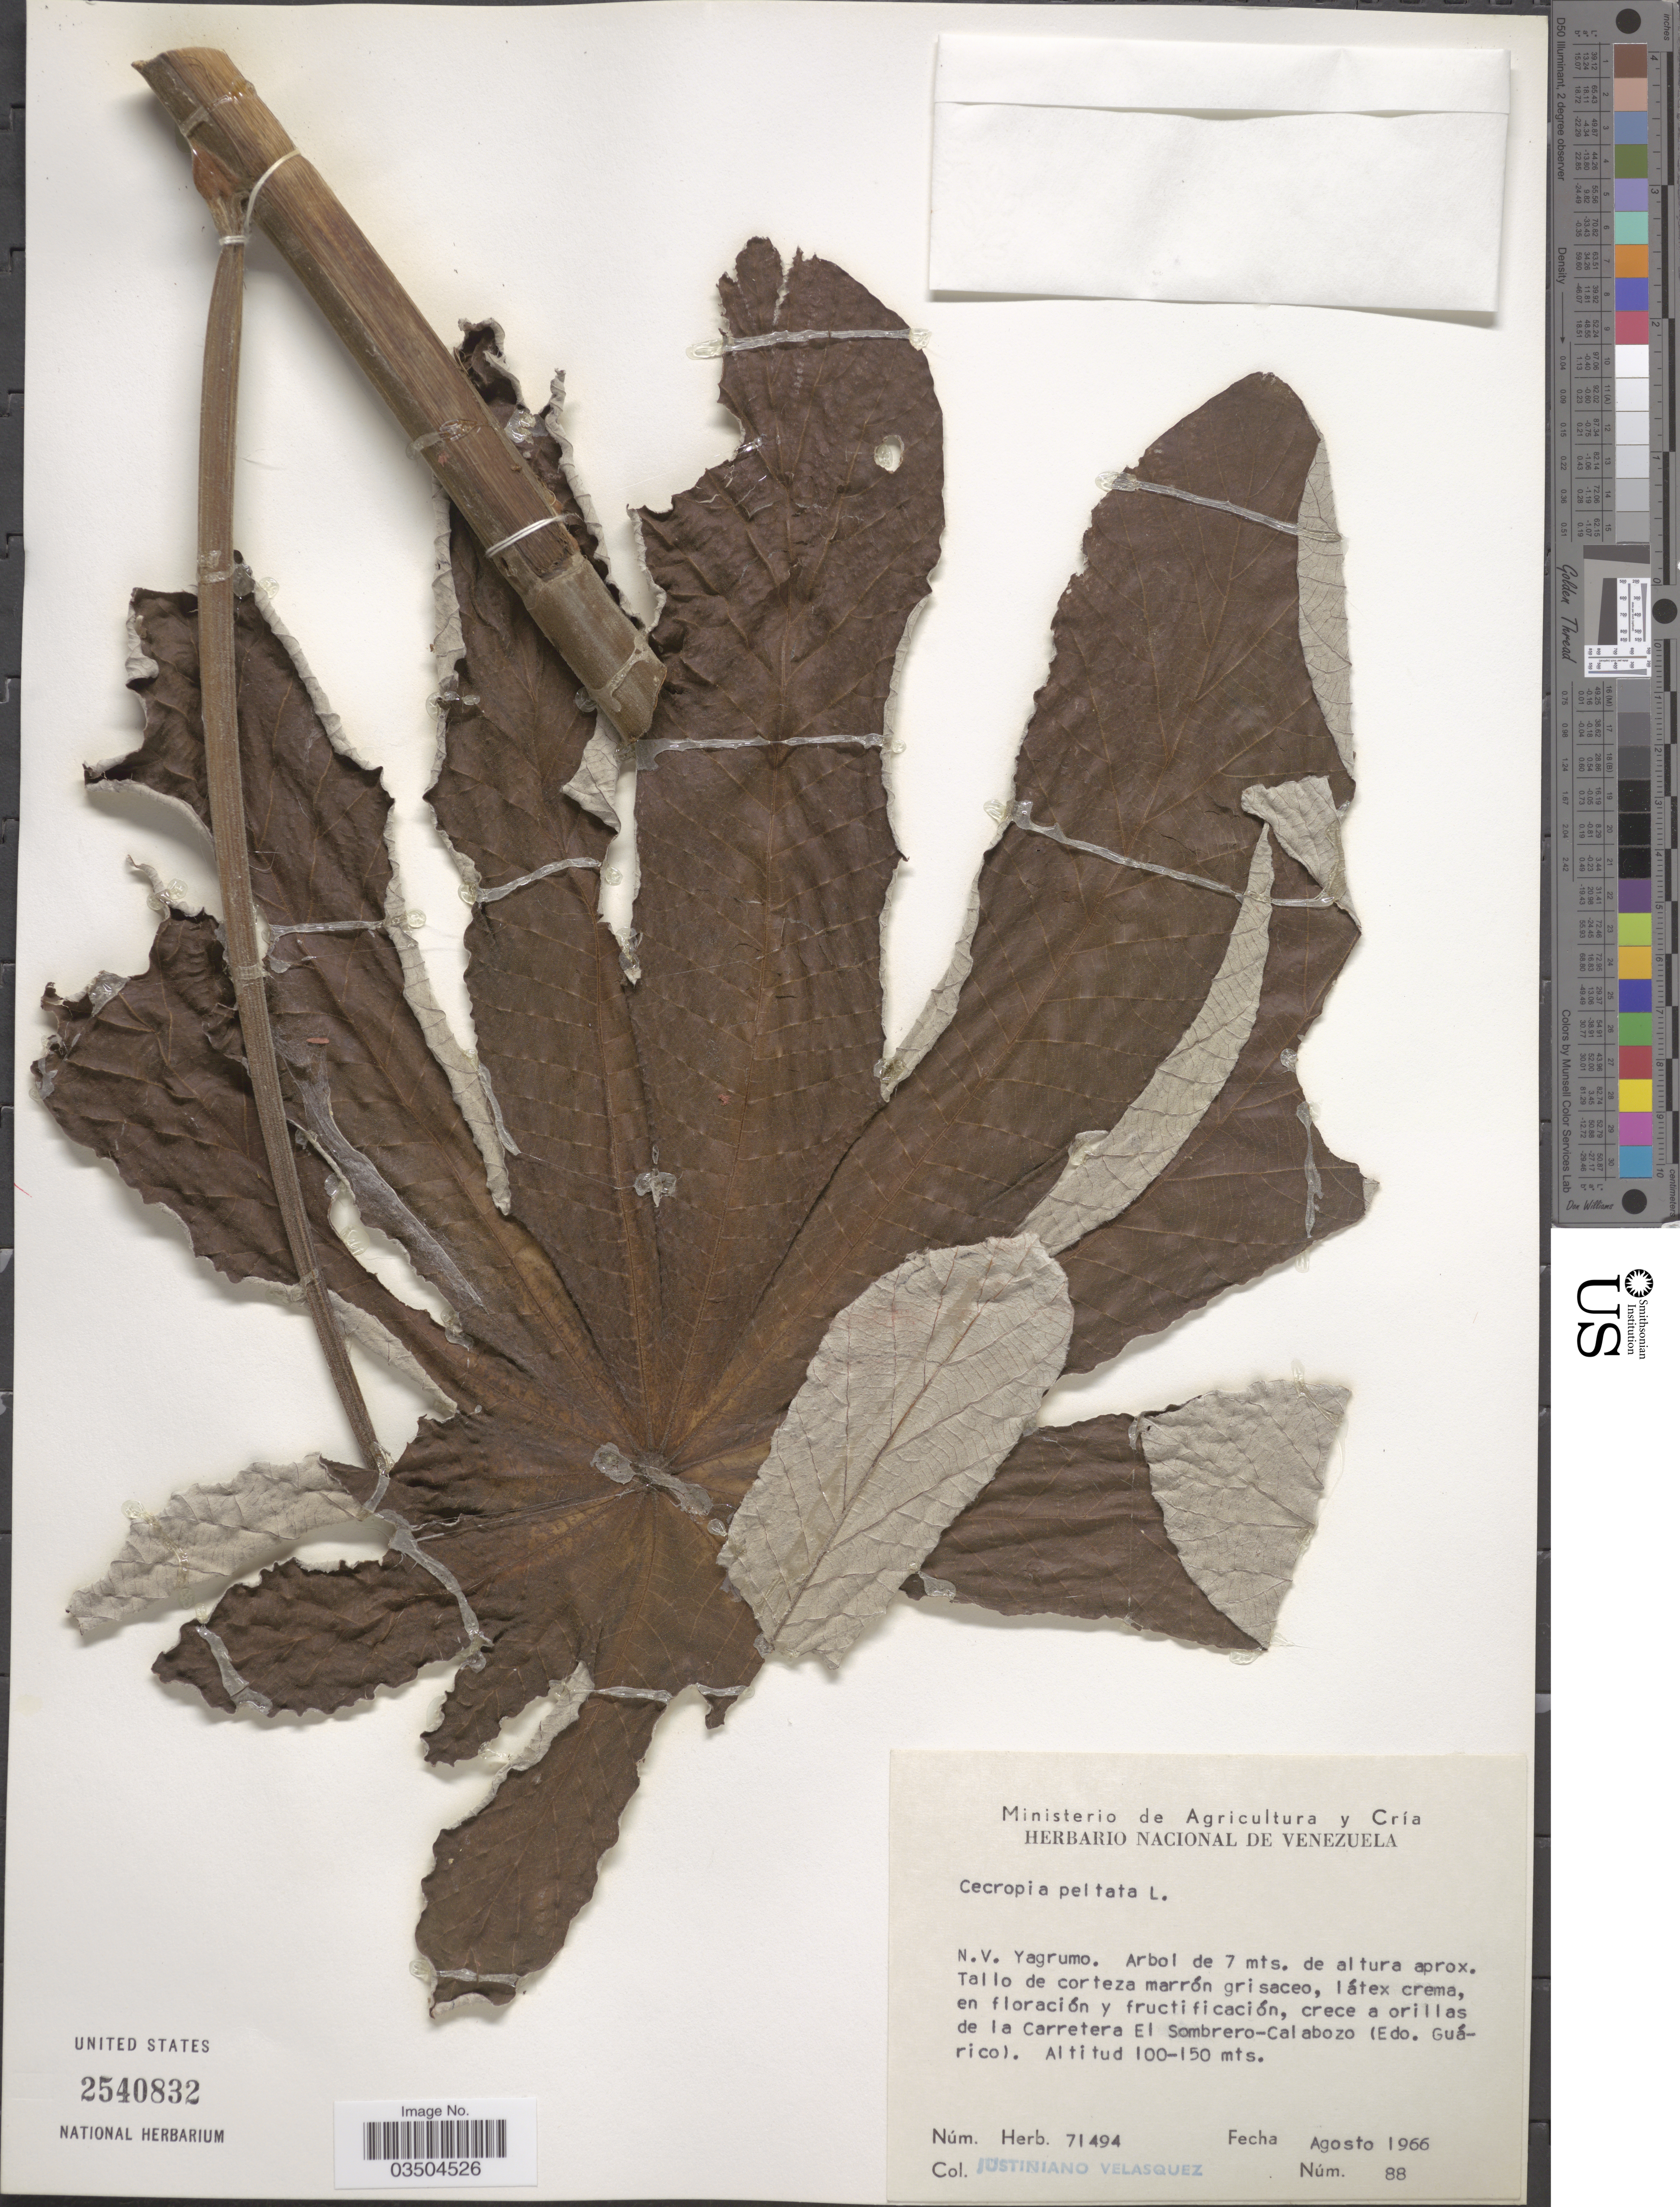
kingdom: Plantae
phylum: Tracheophyta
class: Magnoliopsida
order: Rosales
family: Urticaceae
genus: Cecropia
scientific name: Cecropia peltata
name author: L.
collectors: J. Velasquez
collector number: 88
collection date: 1966-08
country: Venezuela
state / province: Guarico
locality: Crece a orillas de la Carretera El Sombrero-Calabozo.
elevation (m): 100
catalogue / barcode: US 2540832